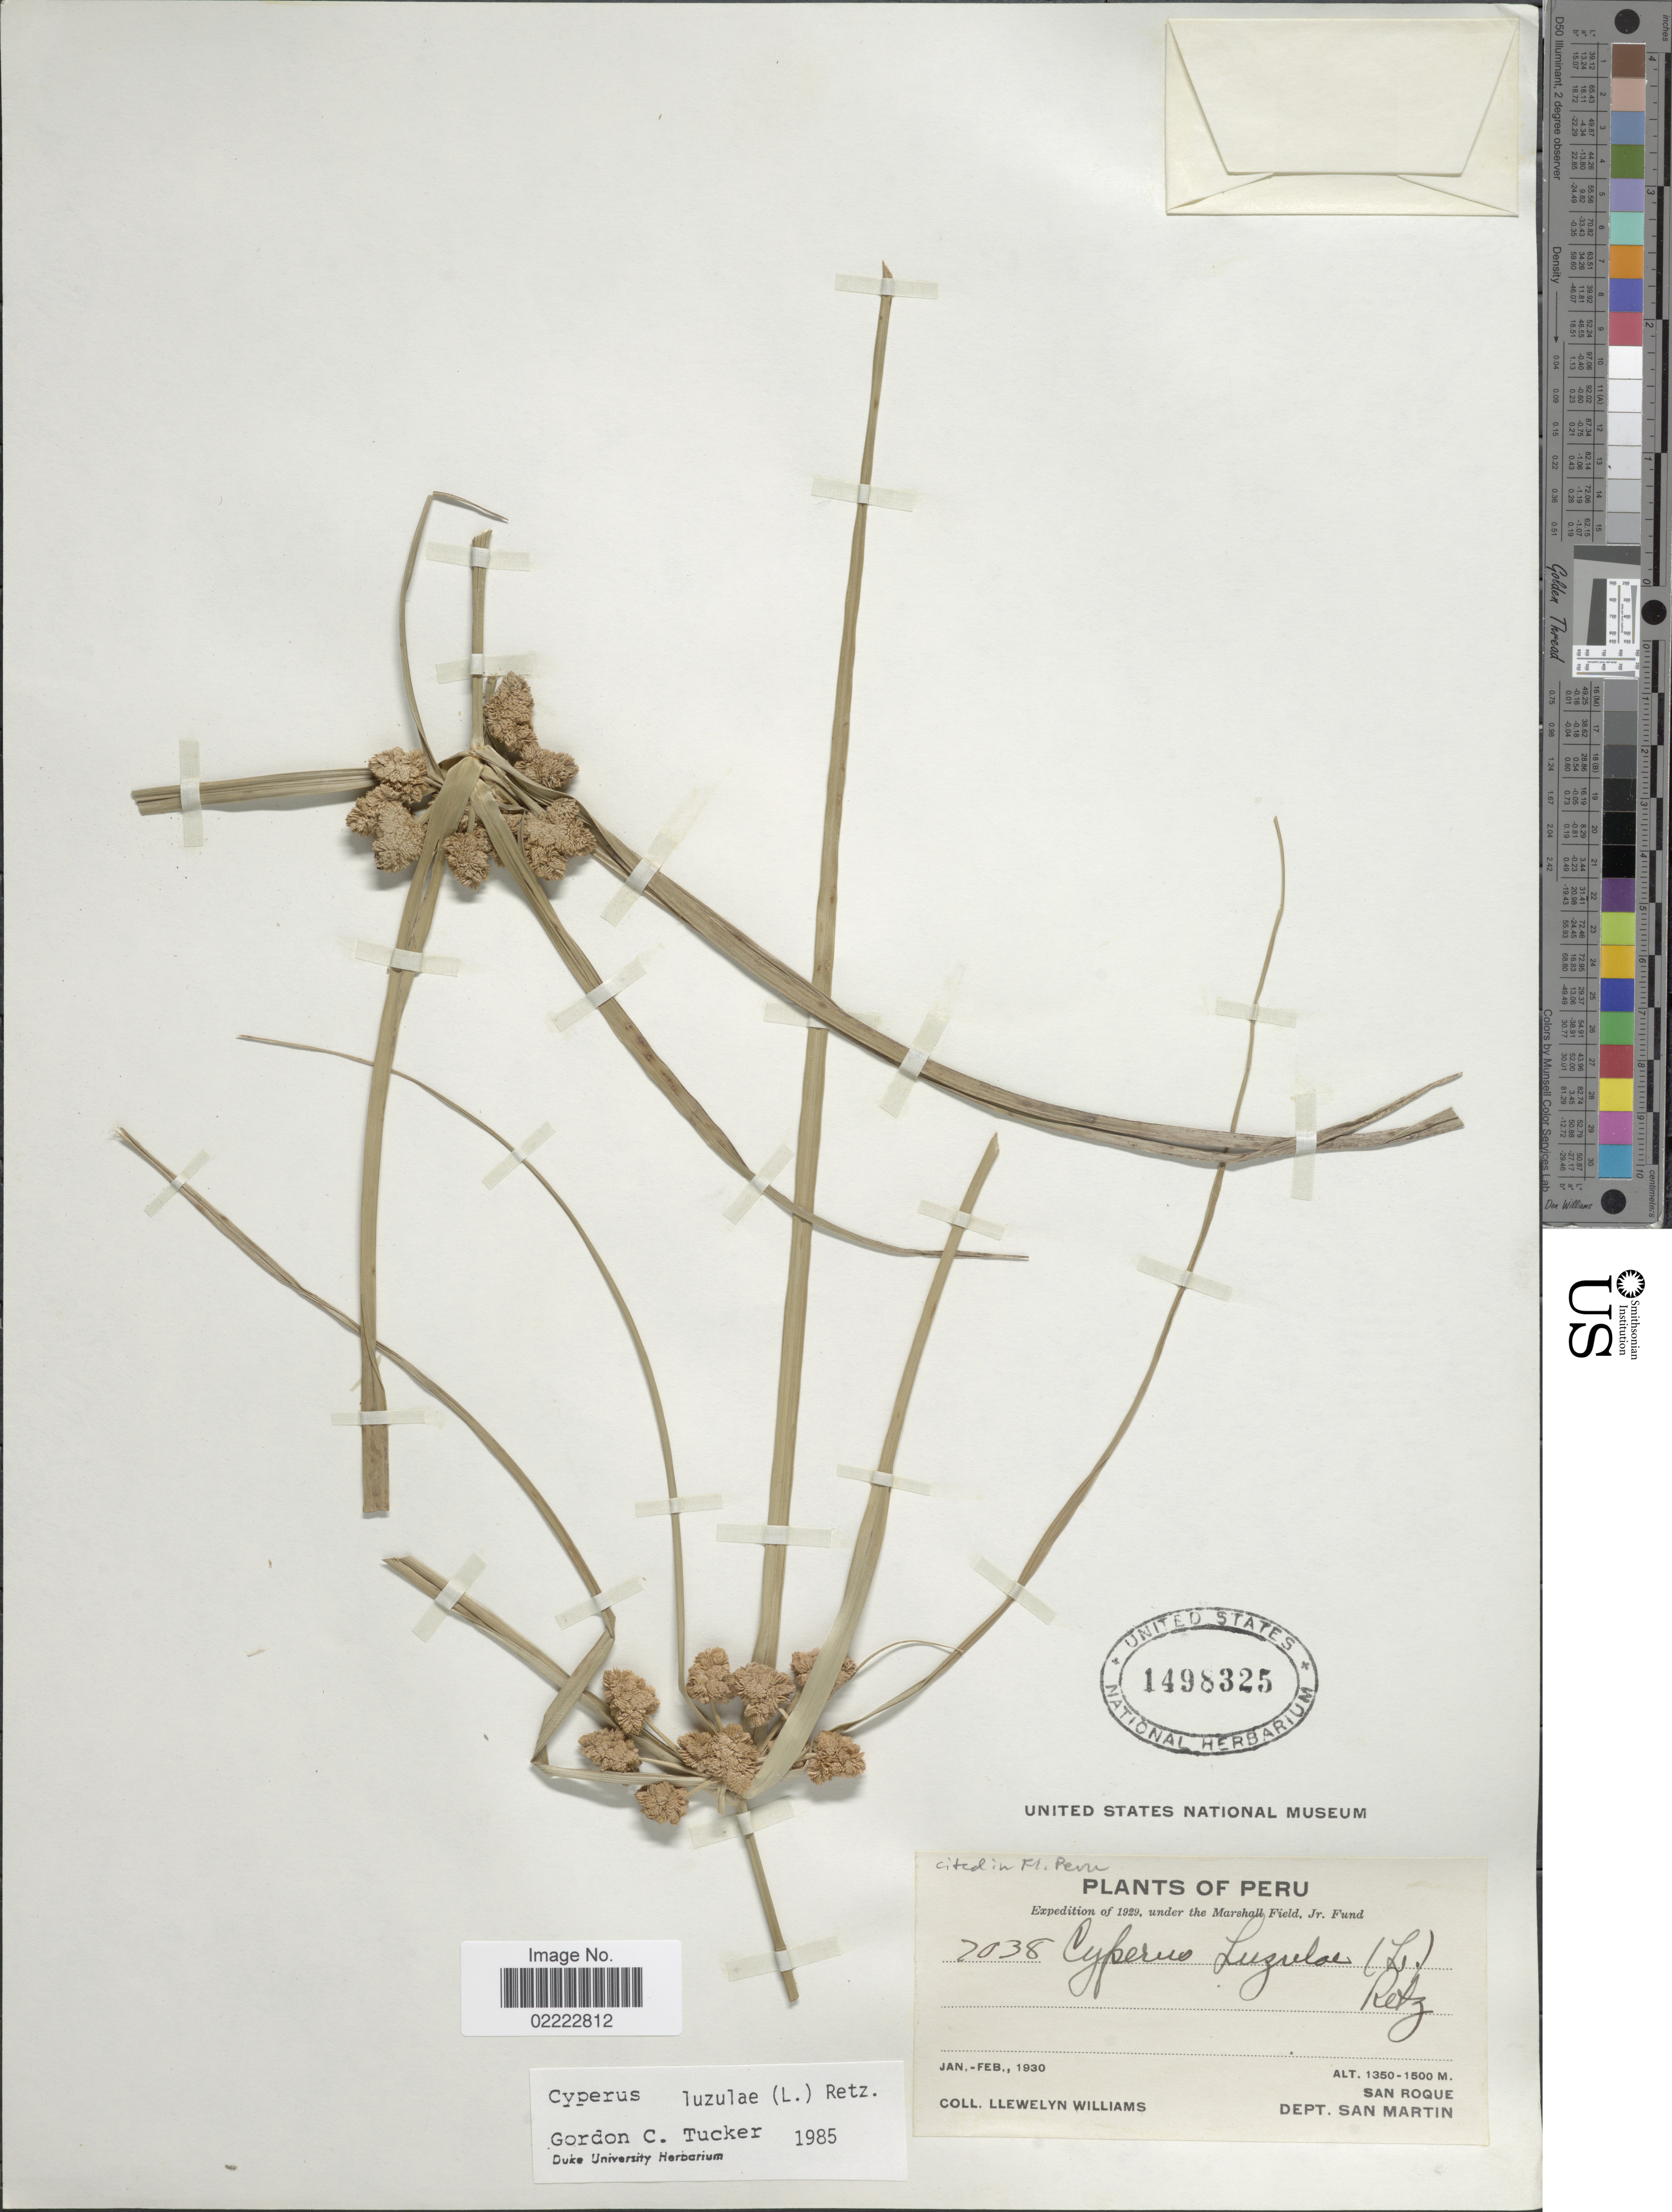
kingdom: Plantae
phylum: Tracheophyta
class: Liliopsida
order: Poales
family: Cyperaceae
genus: Cyperus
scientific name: Cyperus luzulae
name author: (L.) Rottb. ex Retz.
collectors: Ll. Williams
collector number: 7038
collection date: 1930-01/1930-02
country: Peru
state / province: San Martín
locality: San Roque, Dept. San Martin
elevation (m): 1350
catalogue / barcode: US 1498325